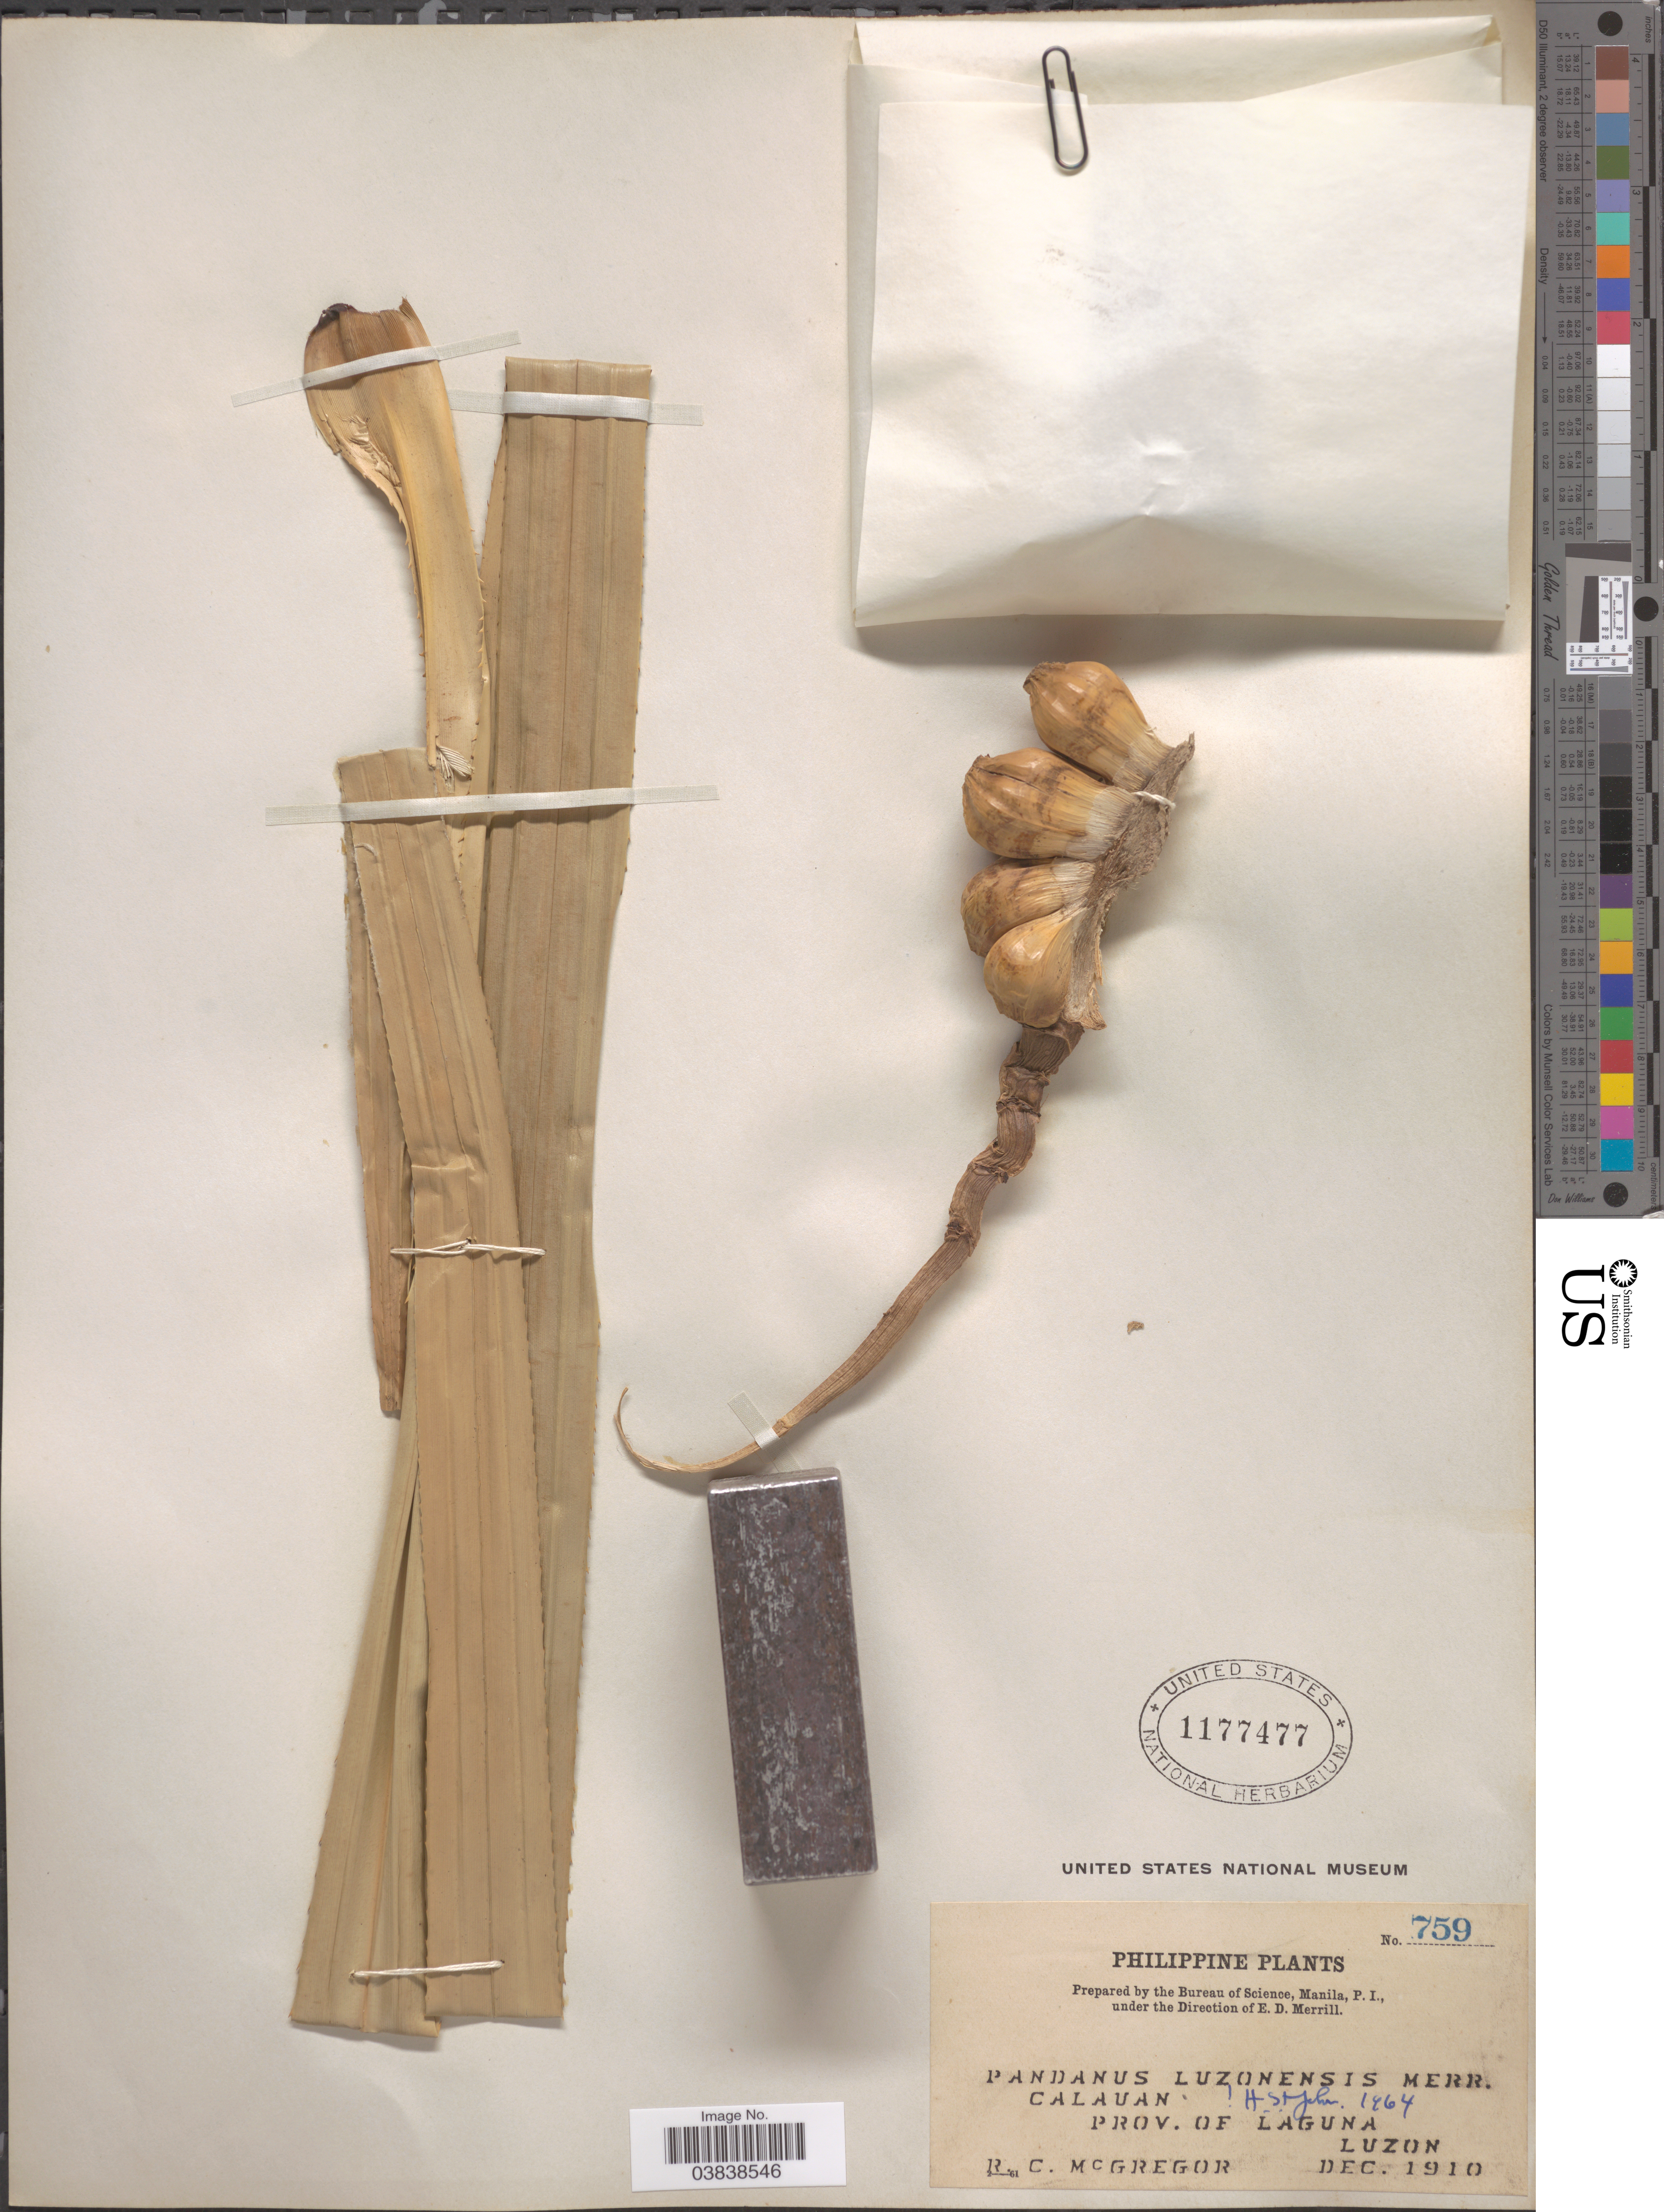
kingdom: Plantae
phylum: Tracheophyta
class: Liliopsida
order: Pandanales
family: Pandanaceae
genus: Pandanus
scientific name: Pandanus luzonensis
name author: Merr.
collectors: R. C. McGregor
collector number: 759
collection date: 1910-12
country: Philippines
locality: Calauan, Prov. of Laguna, Luzon.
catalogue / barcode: US 1177477